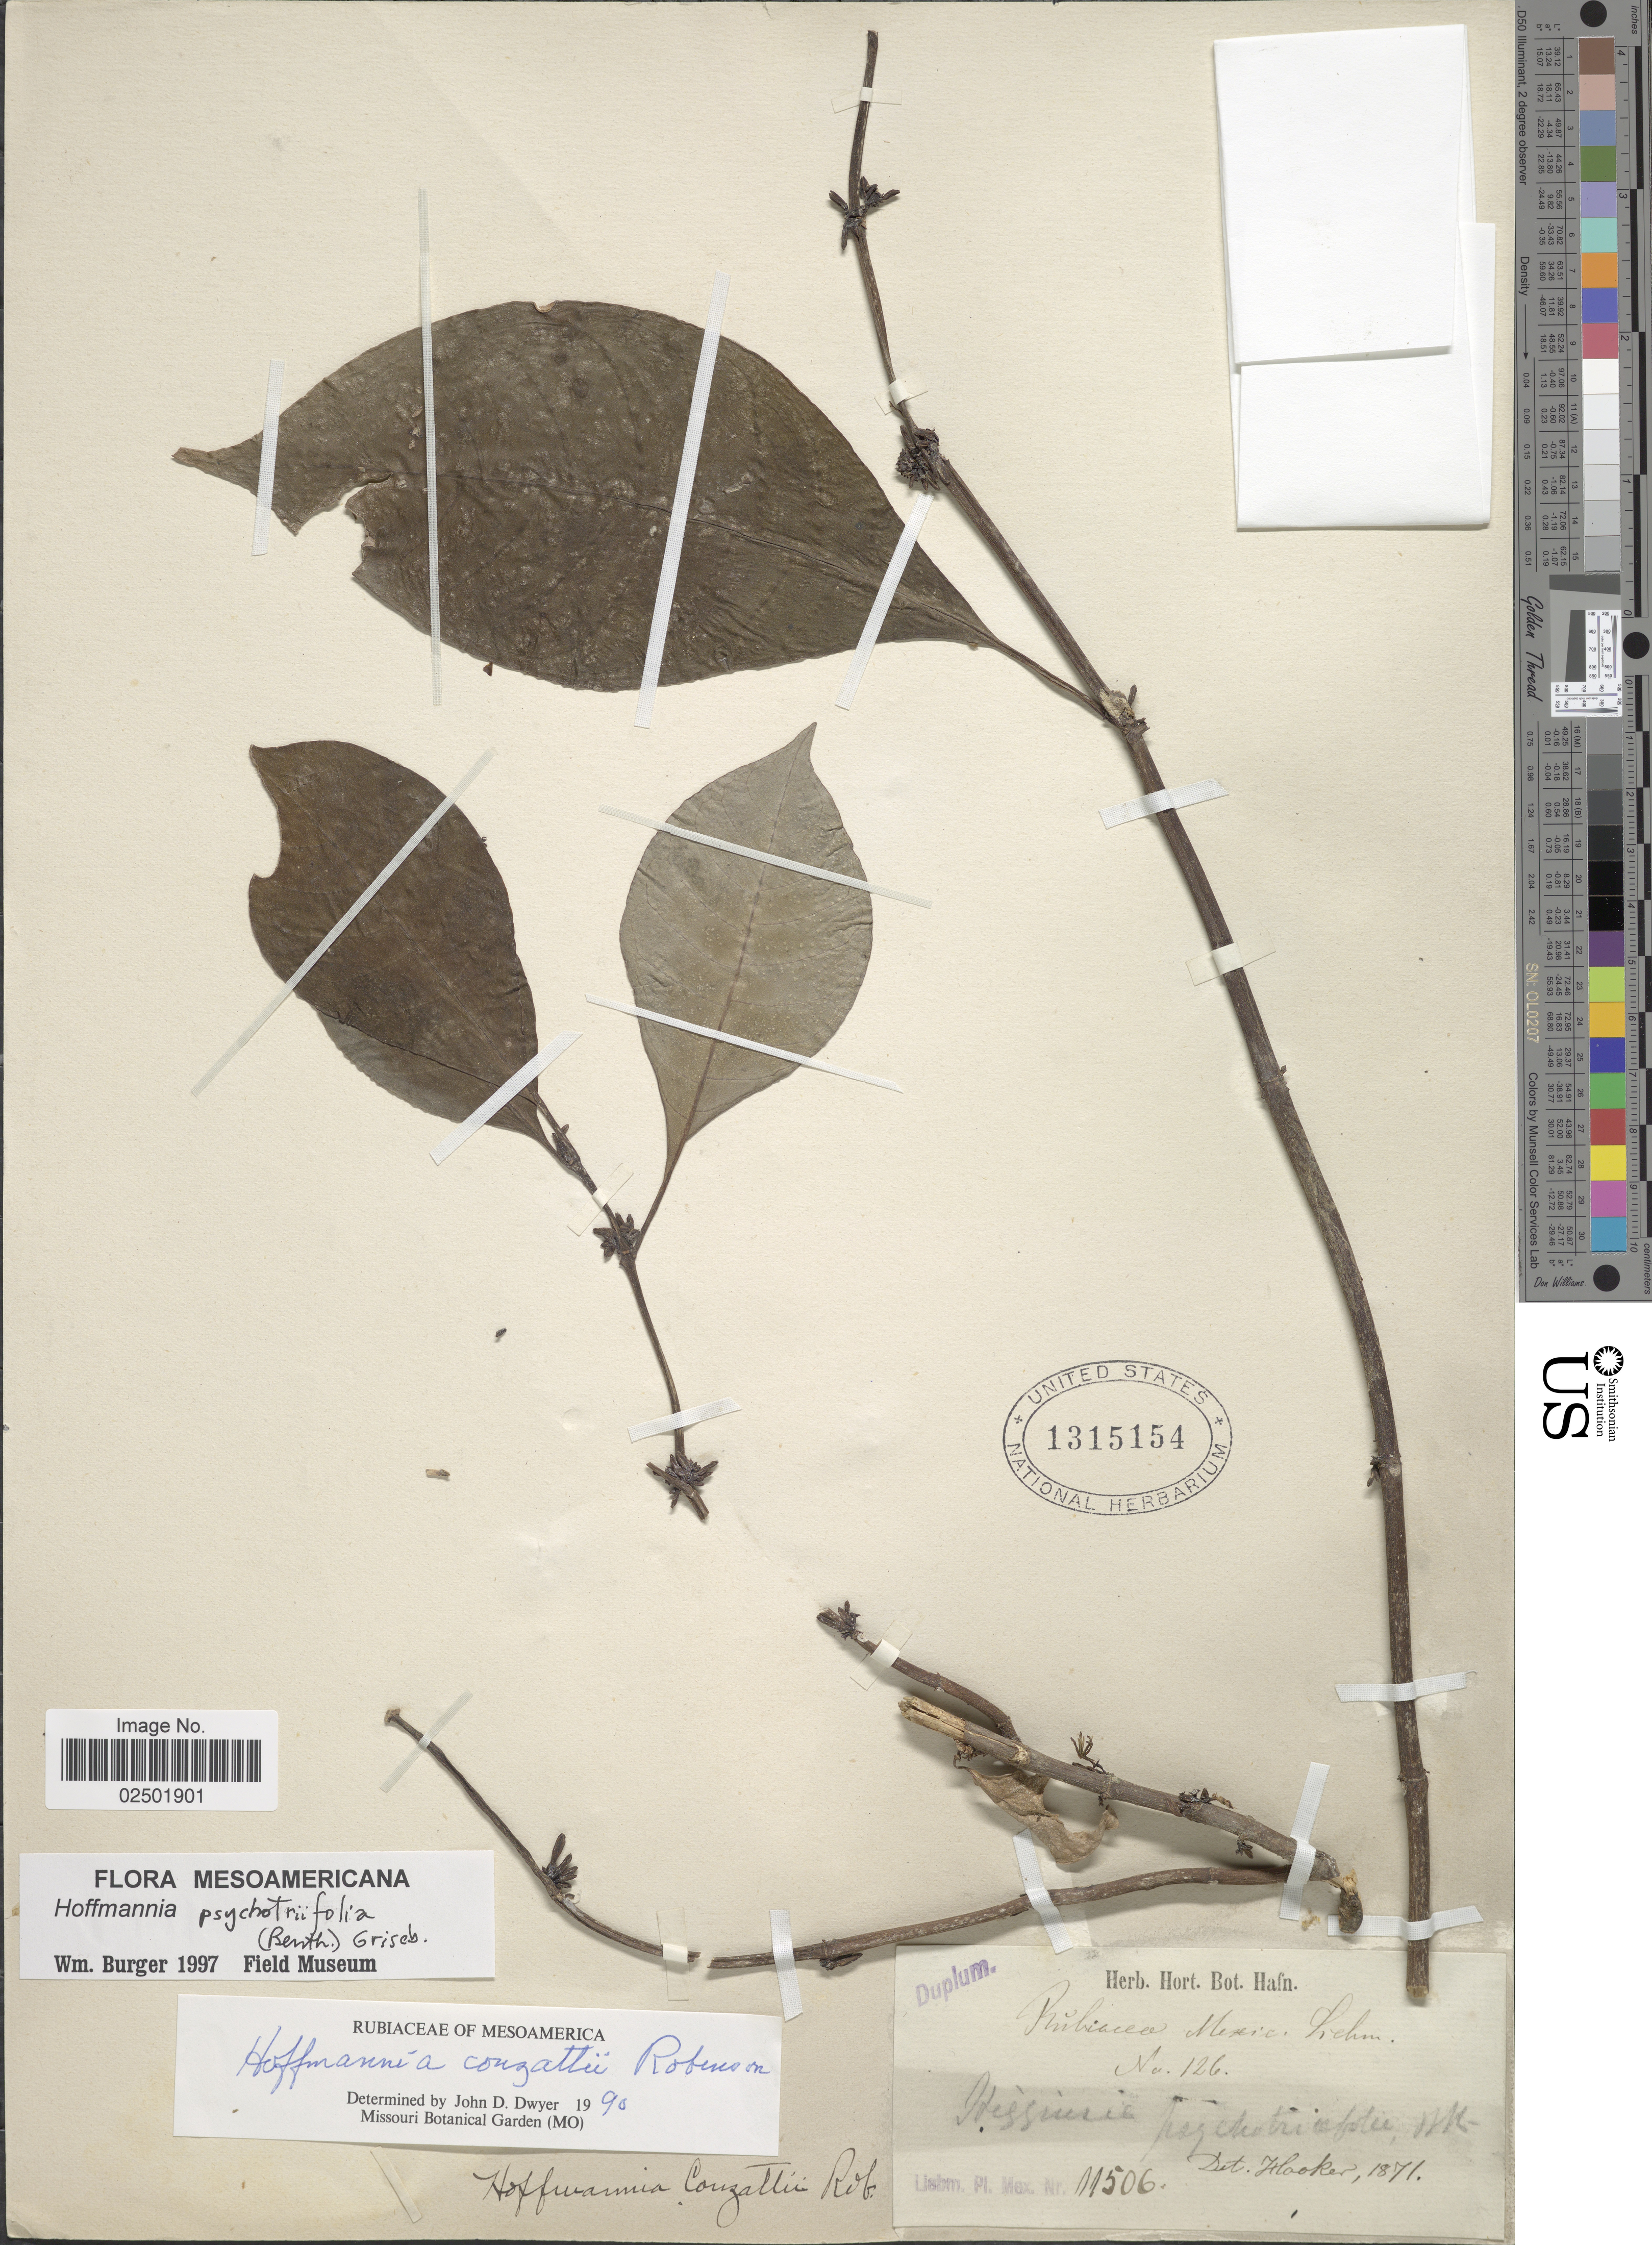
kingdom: Plantae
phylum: Tracheophyta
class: Magnoliopsida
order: Gentianales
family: Rubiaceae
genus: Hoffmannia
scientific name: Hoffmannia psychotriifolia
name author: (Benth.) Griseb.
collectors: Liebmann, --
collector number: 11506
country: Mexico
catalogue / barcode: US 1315154